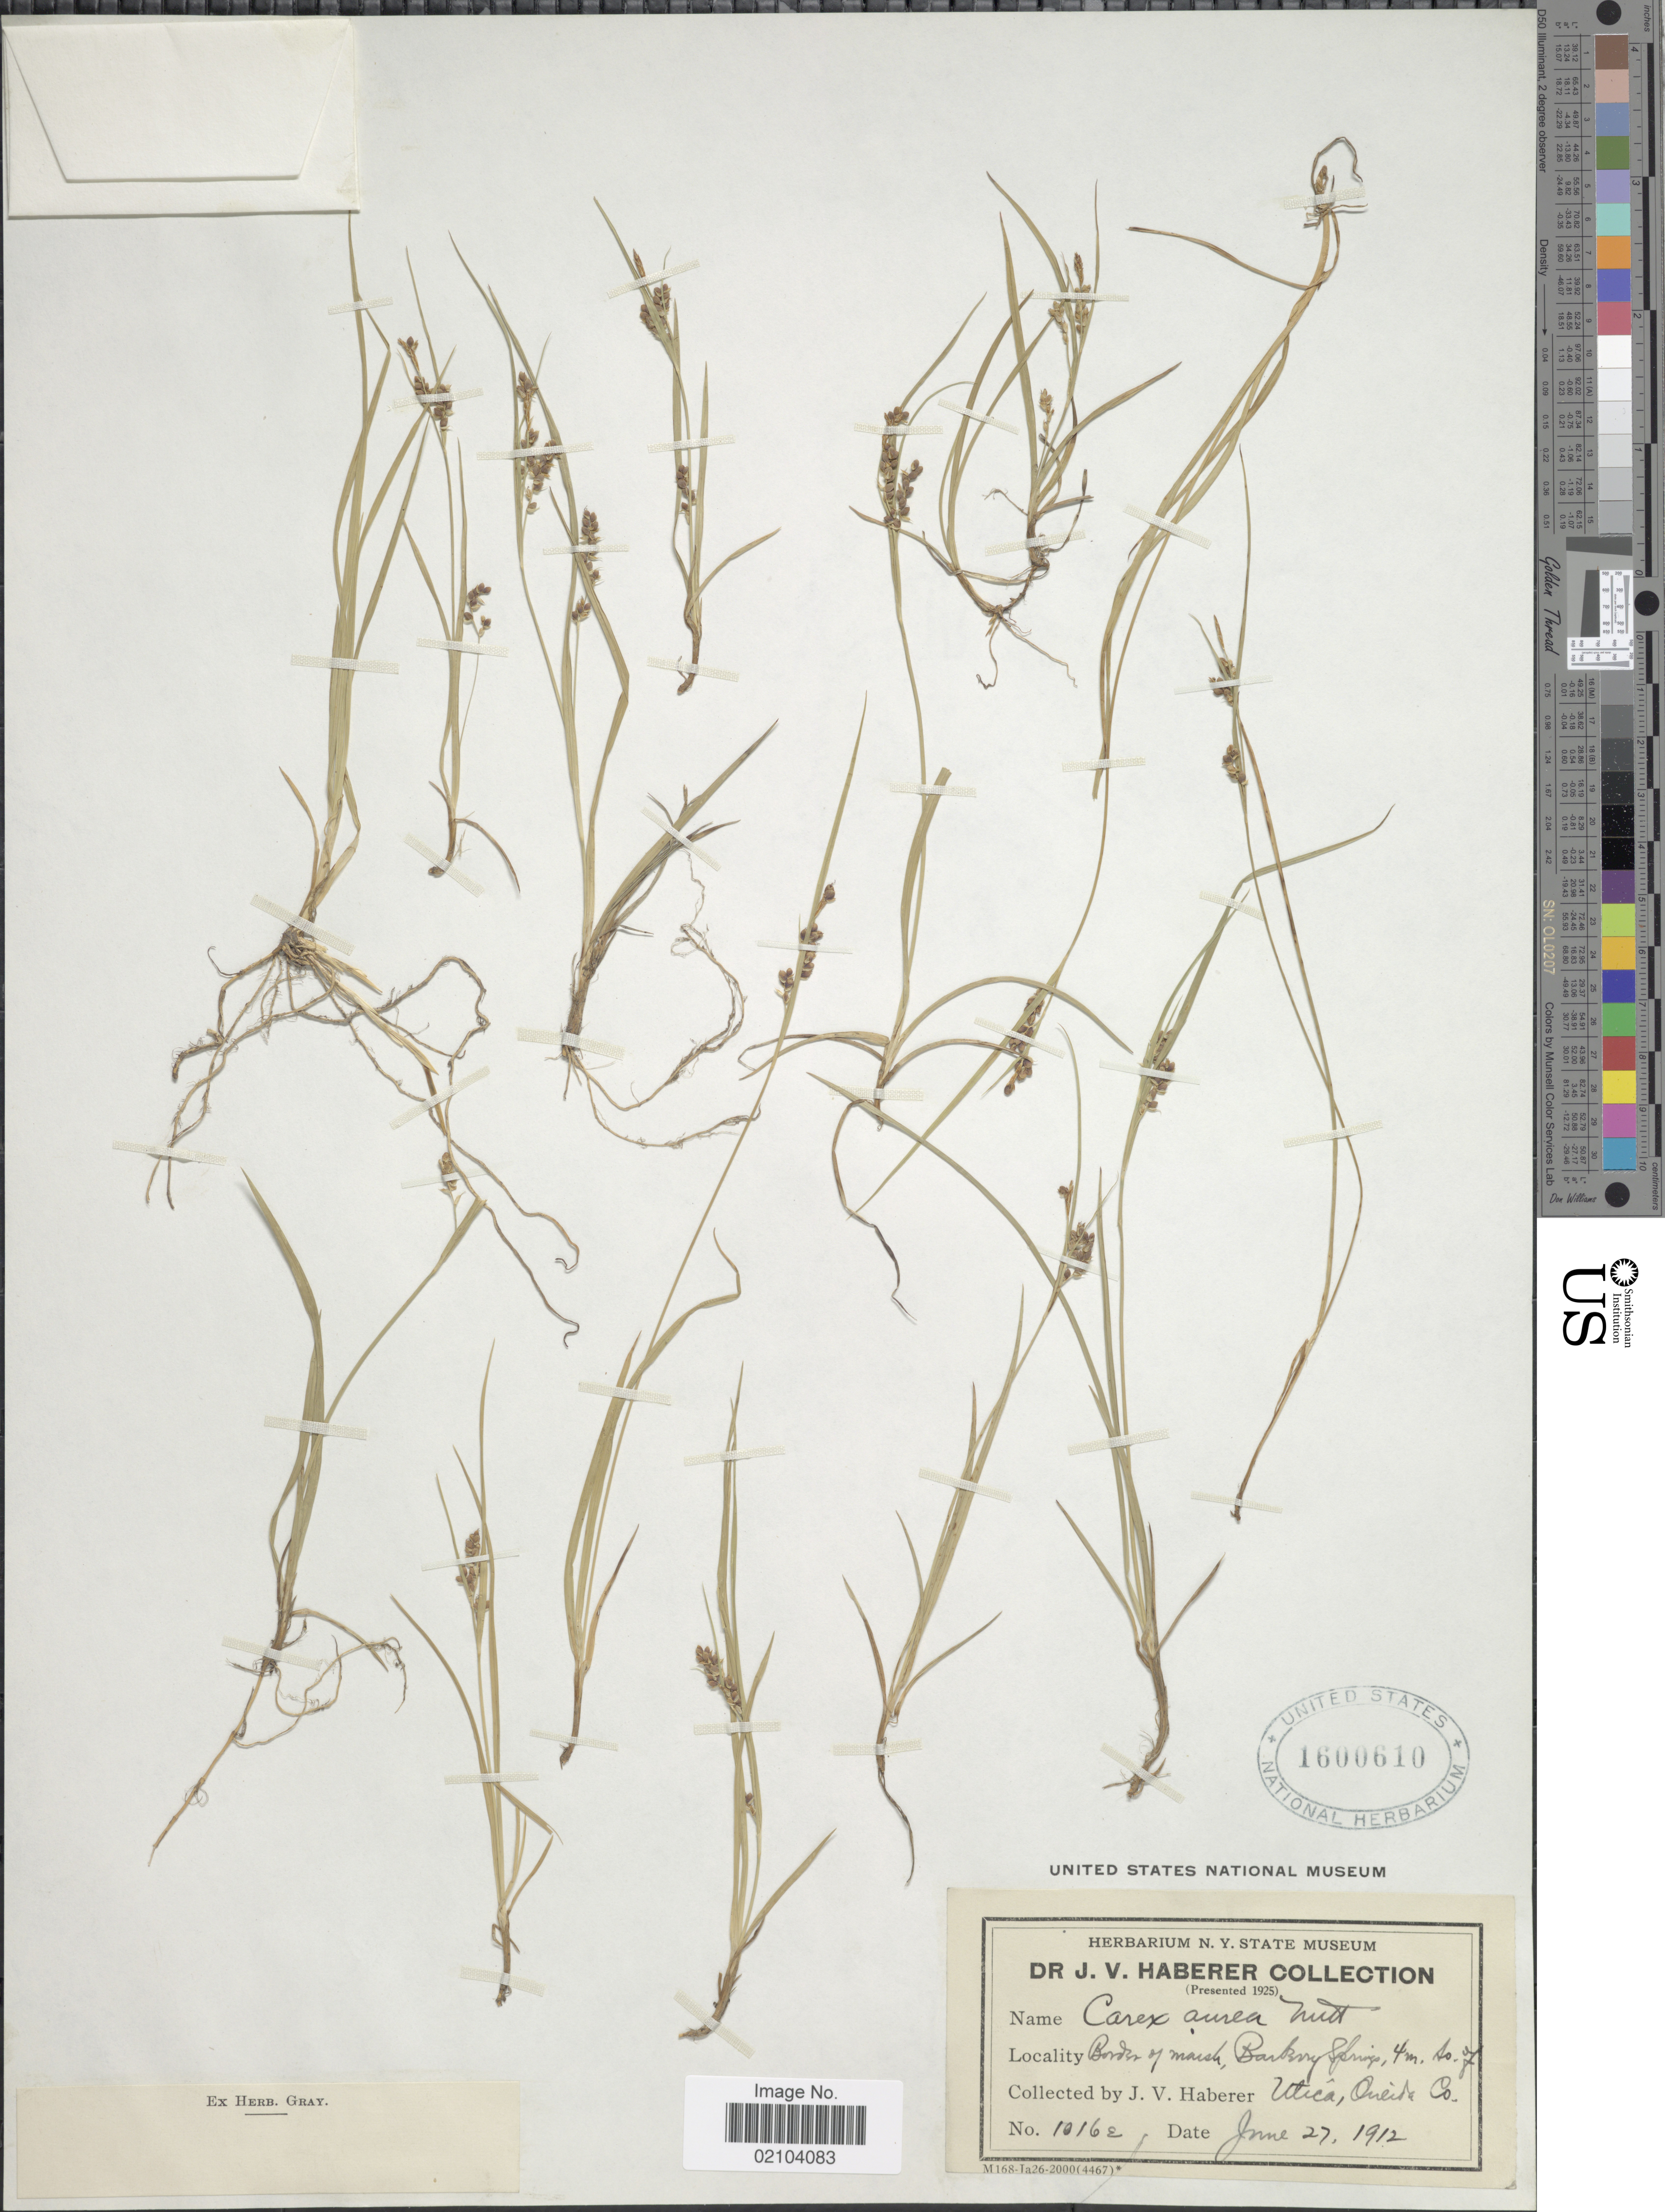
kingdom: Plantae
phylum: Tracheophyta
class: Liliopsida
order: Poales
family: Cyperaceae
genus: Carex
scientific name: Carex aurea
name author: Nutt.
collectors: J. V. Haberer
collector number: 1016e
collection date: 1912-06-27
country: United States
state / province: New York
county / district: Oneida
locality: Border of marsh, Barkery [interpreted] Springs, 4 m. So. of Utica, Oneida Co.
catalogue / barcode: US 1600610